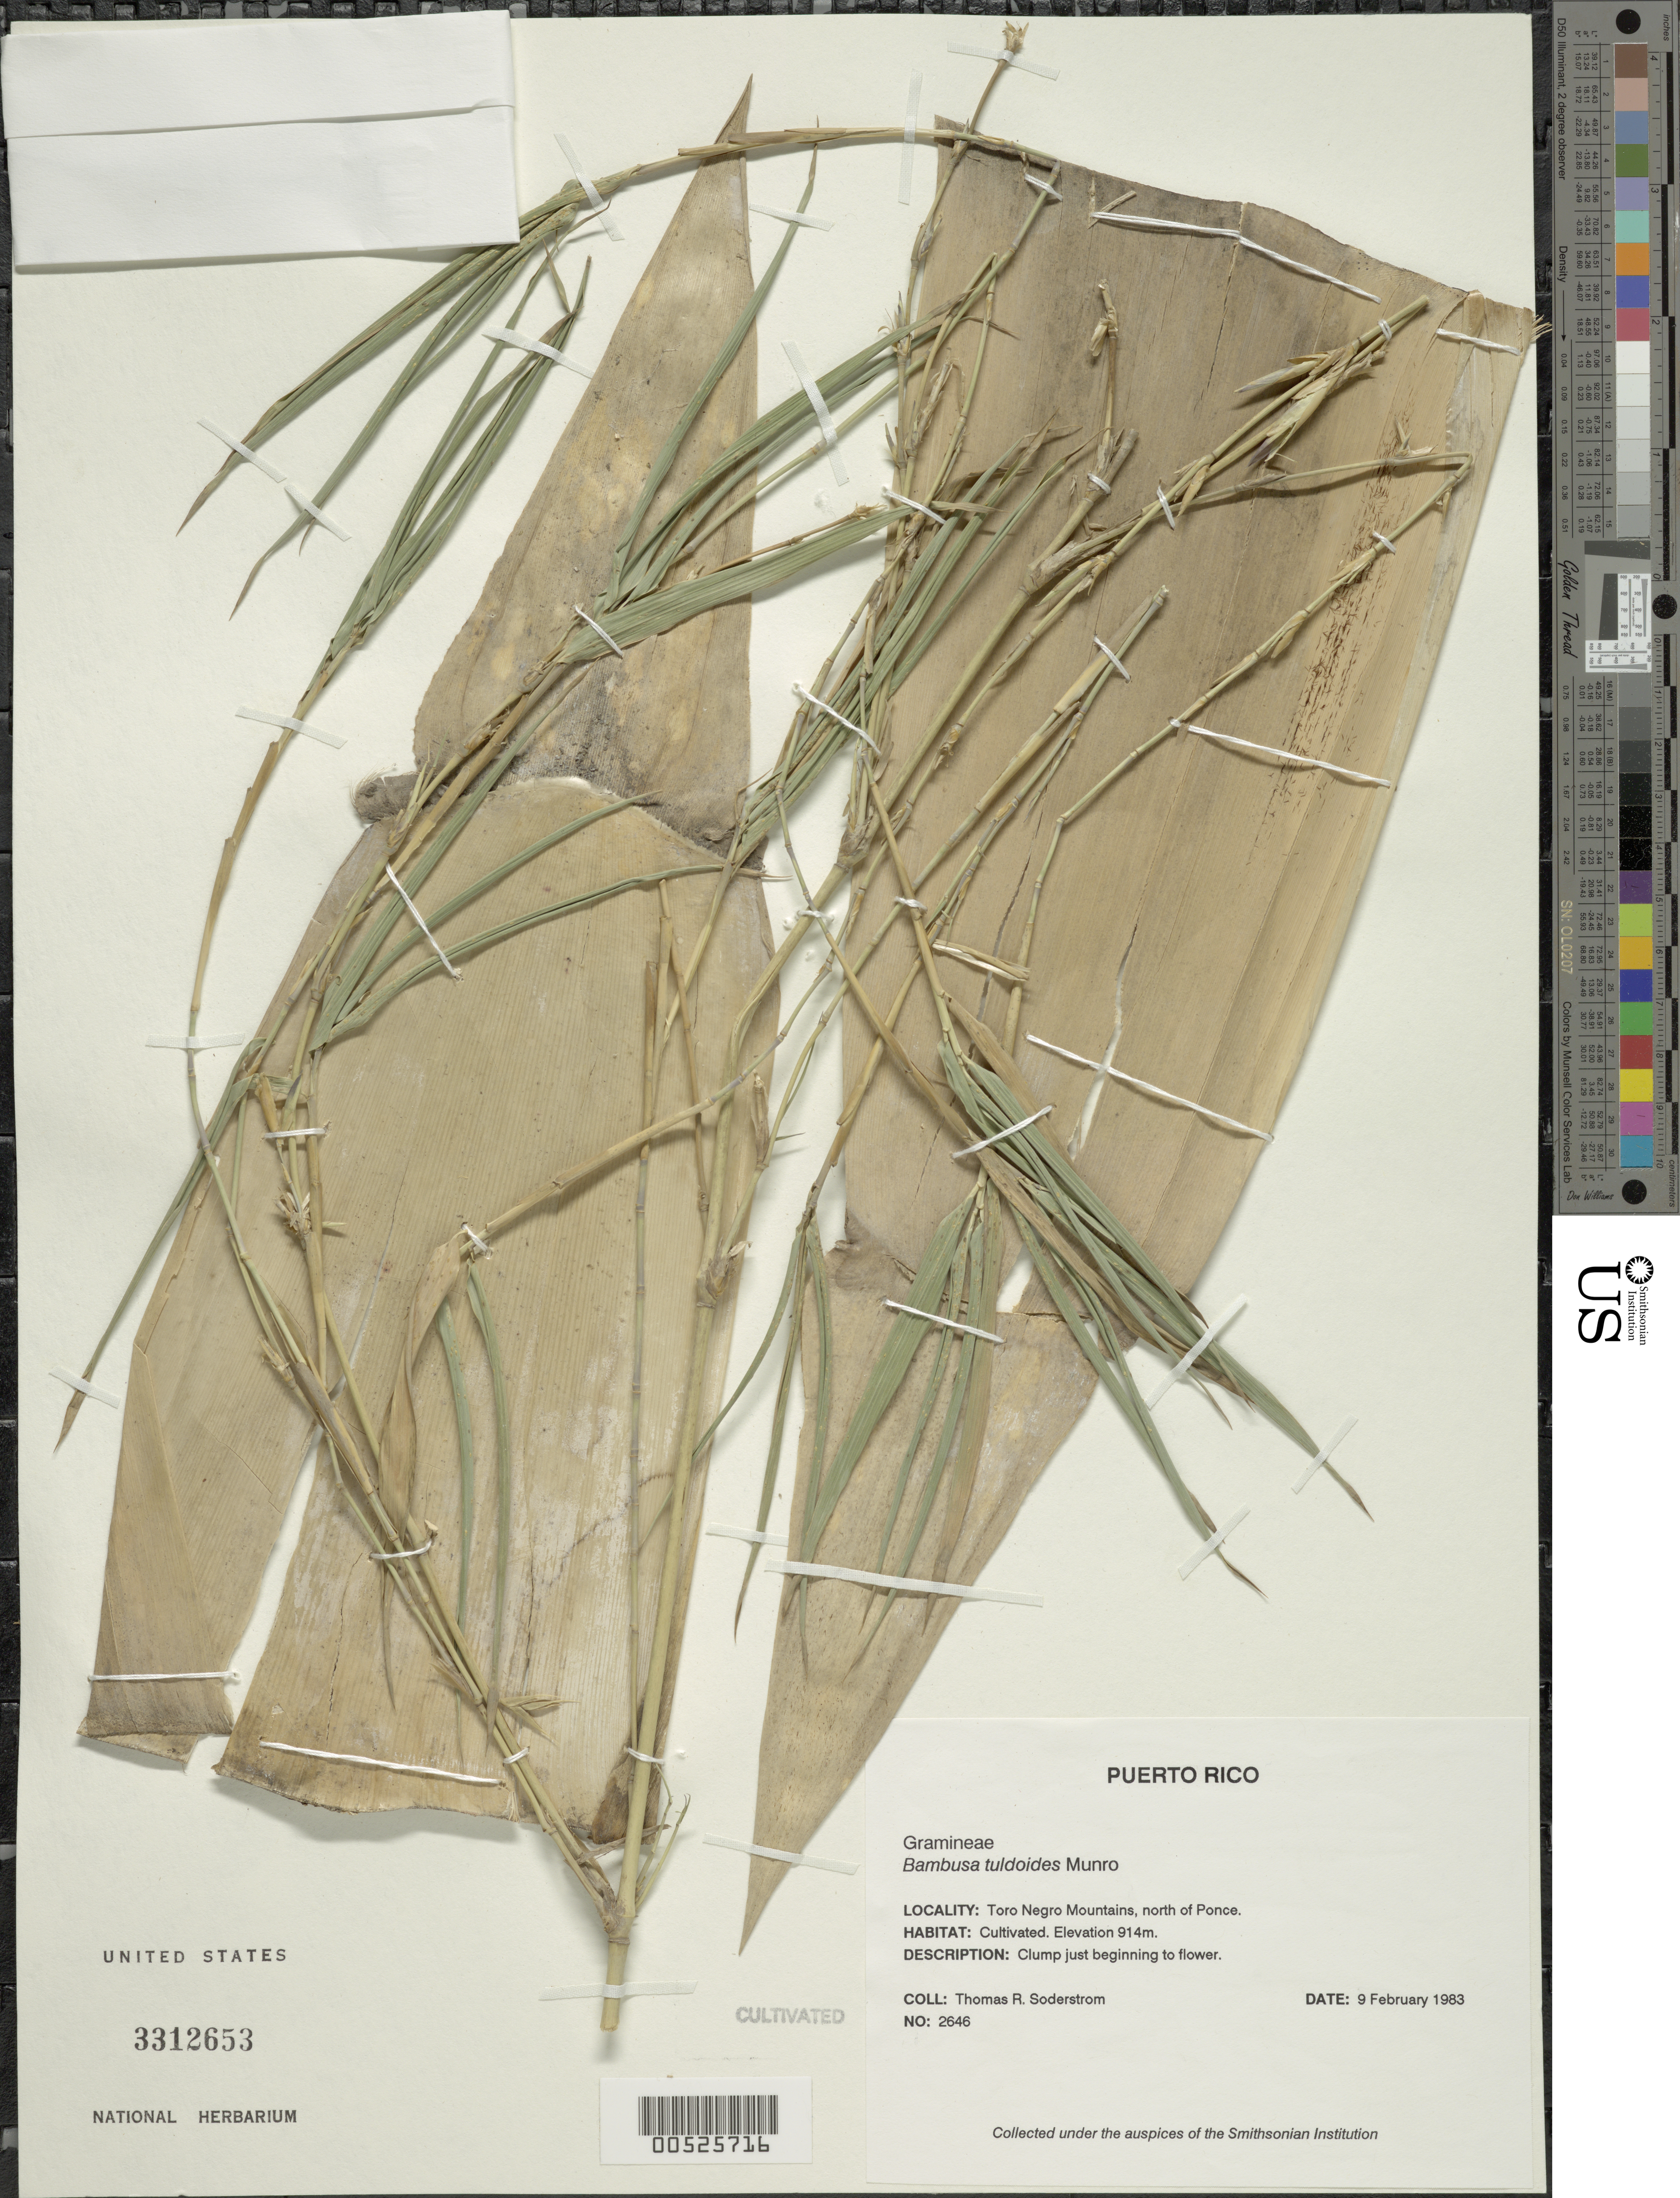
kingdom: Plantae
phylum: Tracheophyta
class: Liliopsida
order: Poales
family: Poaceae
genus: Bambusa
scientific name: Bambusa tuldoides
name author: Munro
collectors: T. R. Soderstrom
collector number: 2646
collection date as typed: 09 Feb 1983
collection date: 1983-02-09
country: Puerto Rico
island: Greater Antilles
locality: Toro negro mtns, n of ponce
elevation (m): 914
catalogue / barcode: US 3312653